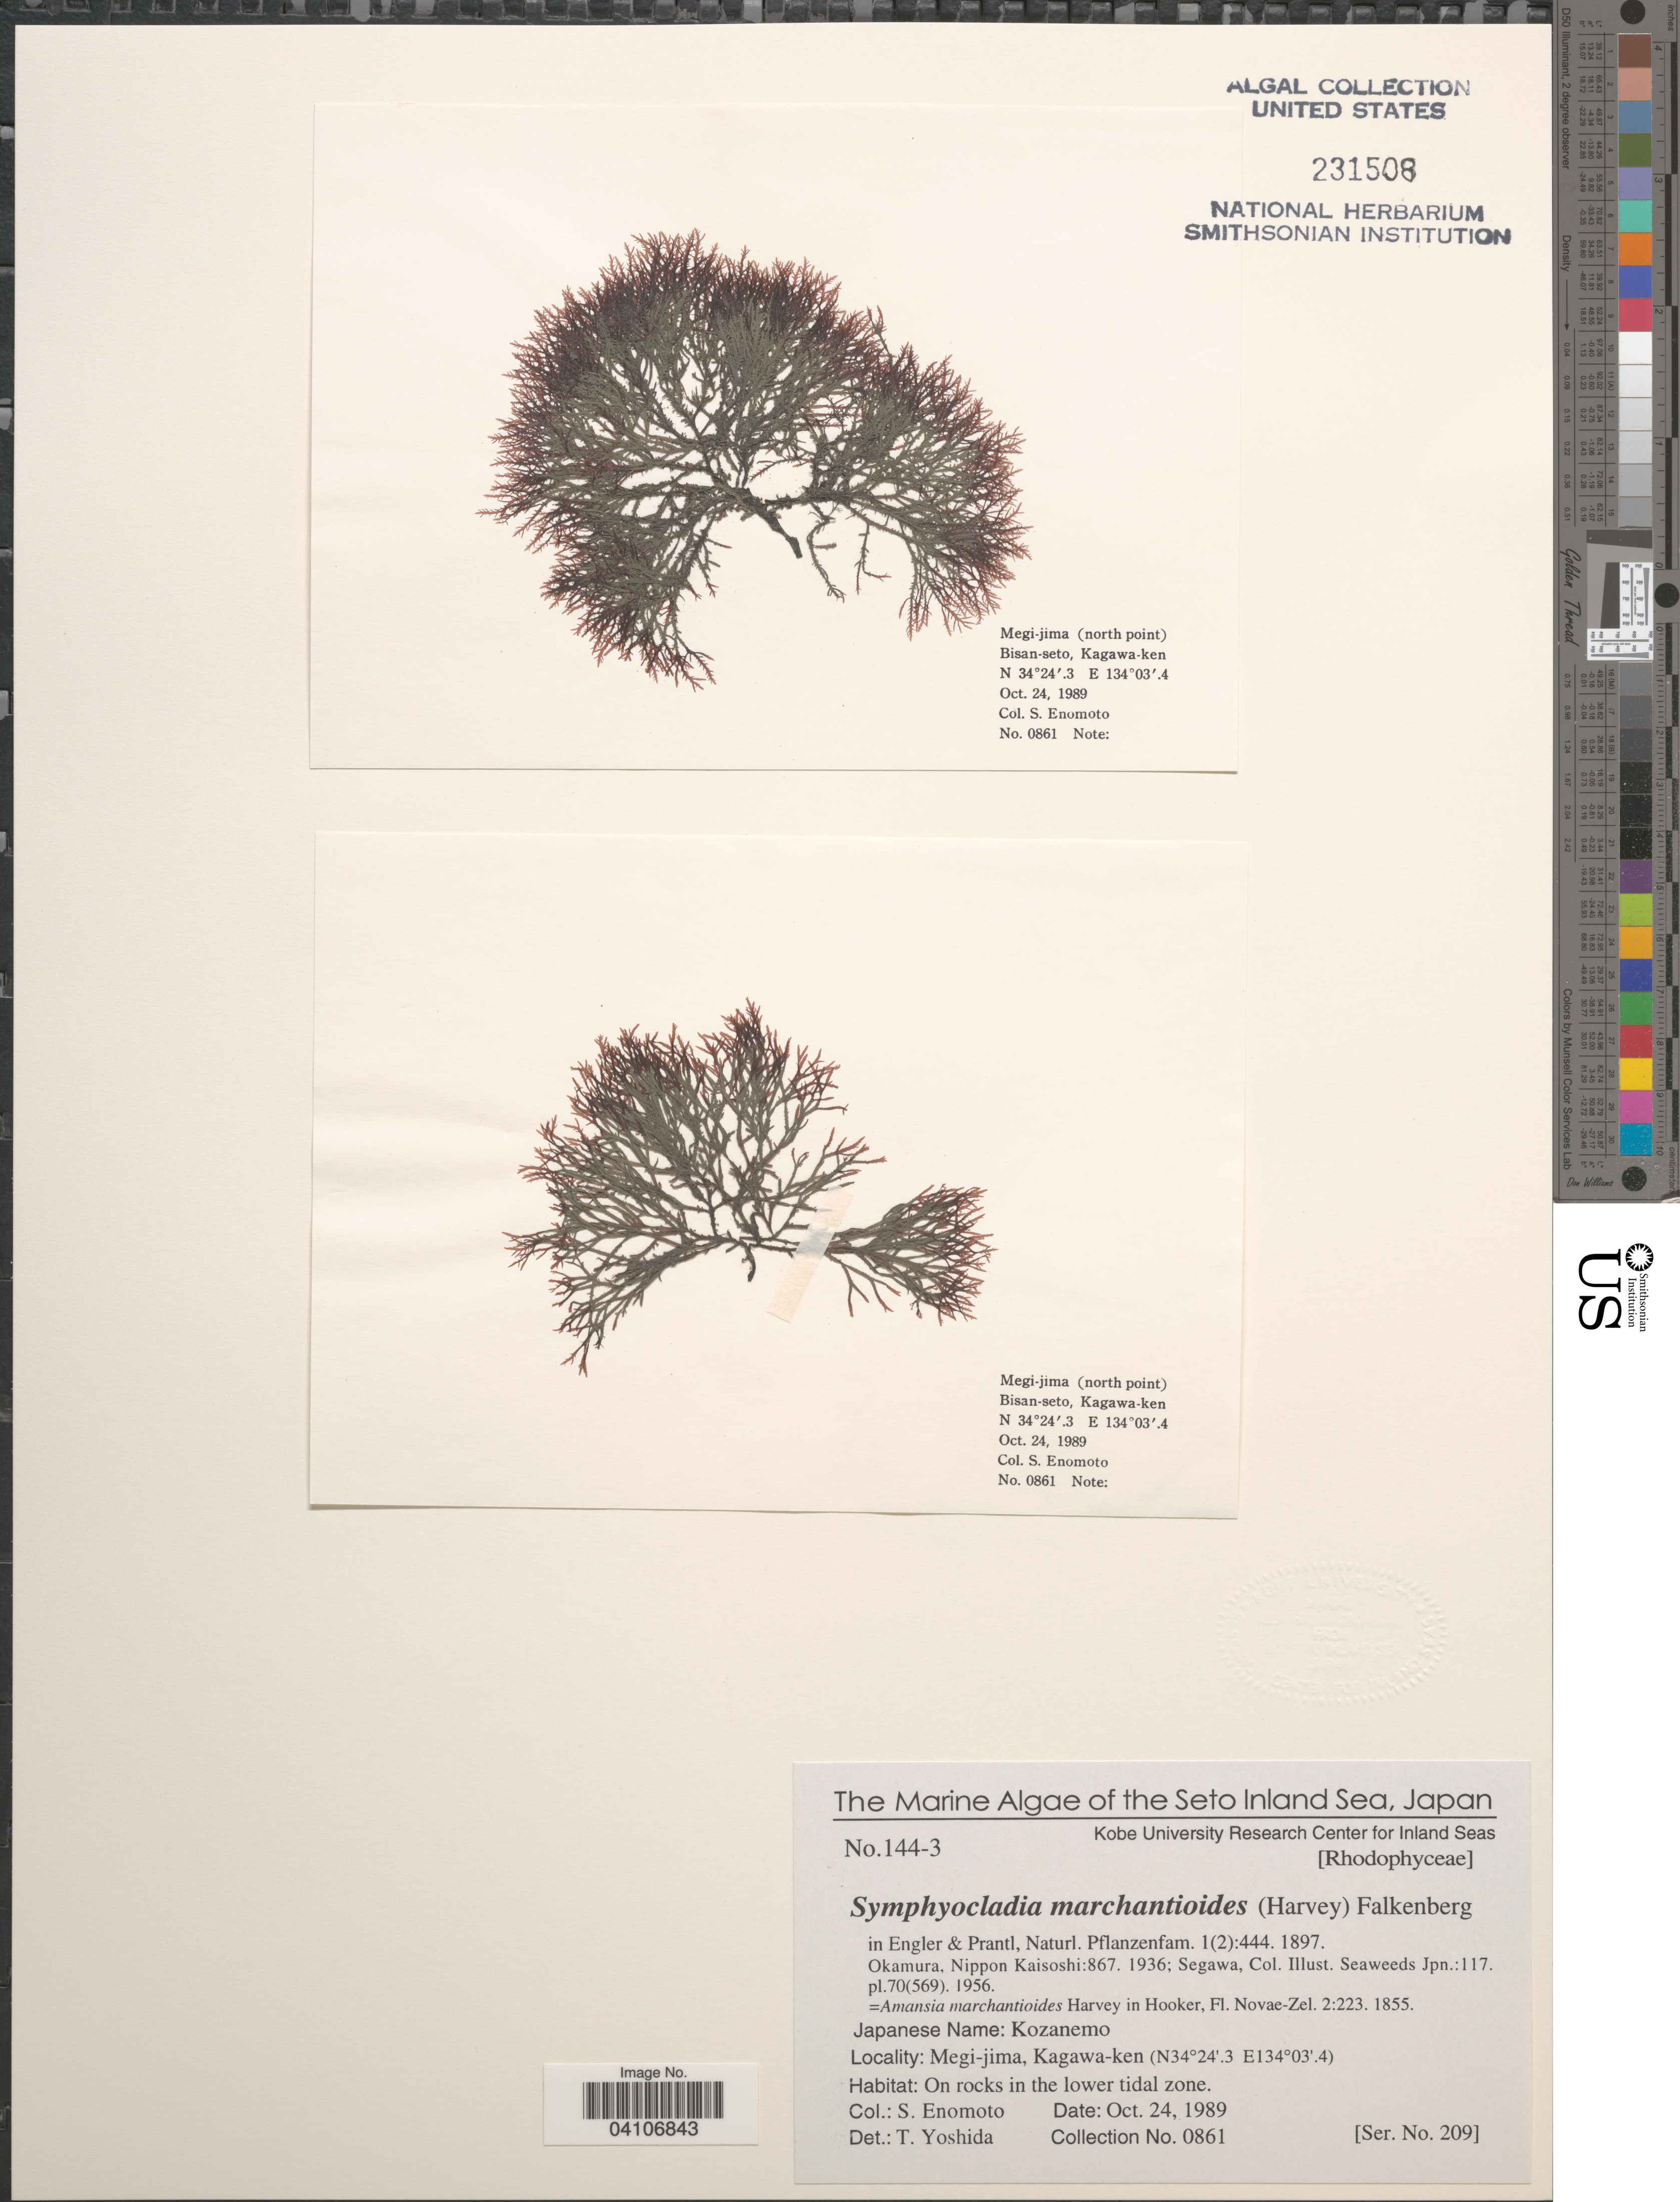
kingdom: Plantae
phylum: Rhodophyta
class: Florideophyceae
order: Ceramiales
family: Rhodomelaceae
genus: Symphyocladia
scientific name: Symphyocladia marchantioides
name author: (Harv. in Hook. f.) Falkenb. in F. Schmitz & Falkenb.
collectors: S. Enomoto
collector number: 0861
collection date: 1989-10-24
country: Japan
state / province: Kagawa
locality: The Seto Inland Sea. Megi-jima, Kagawa-ken. On rocks in the lower tidal zone.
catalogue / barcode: US 231508